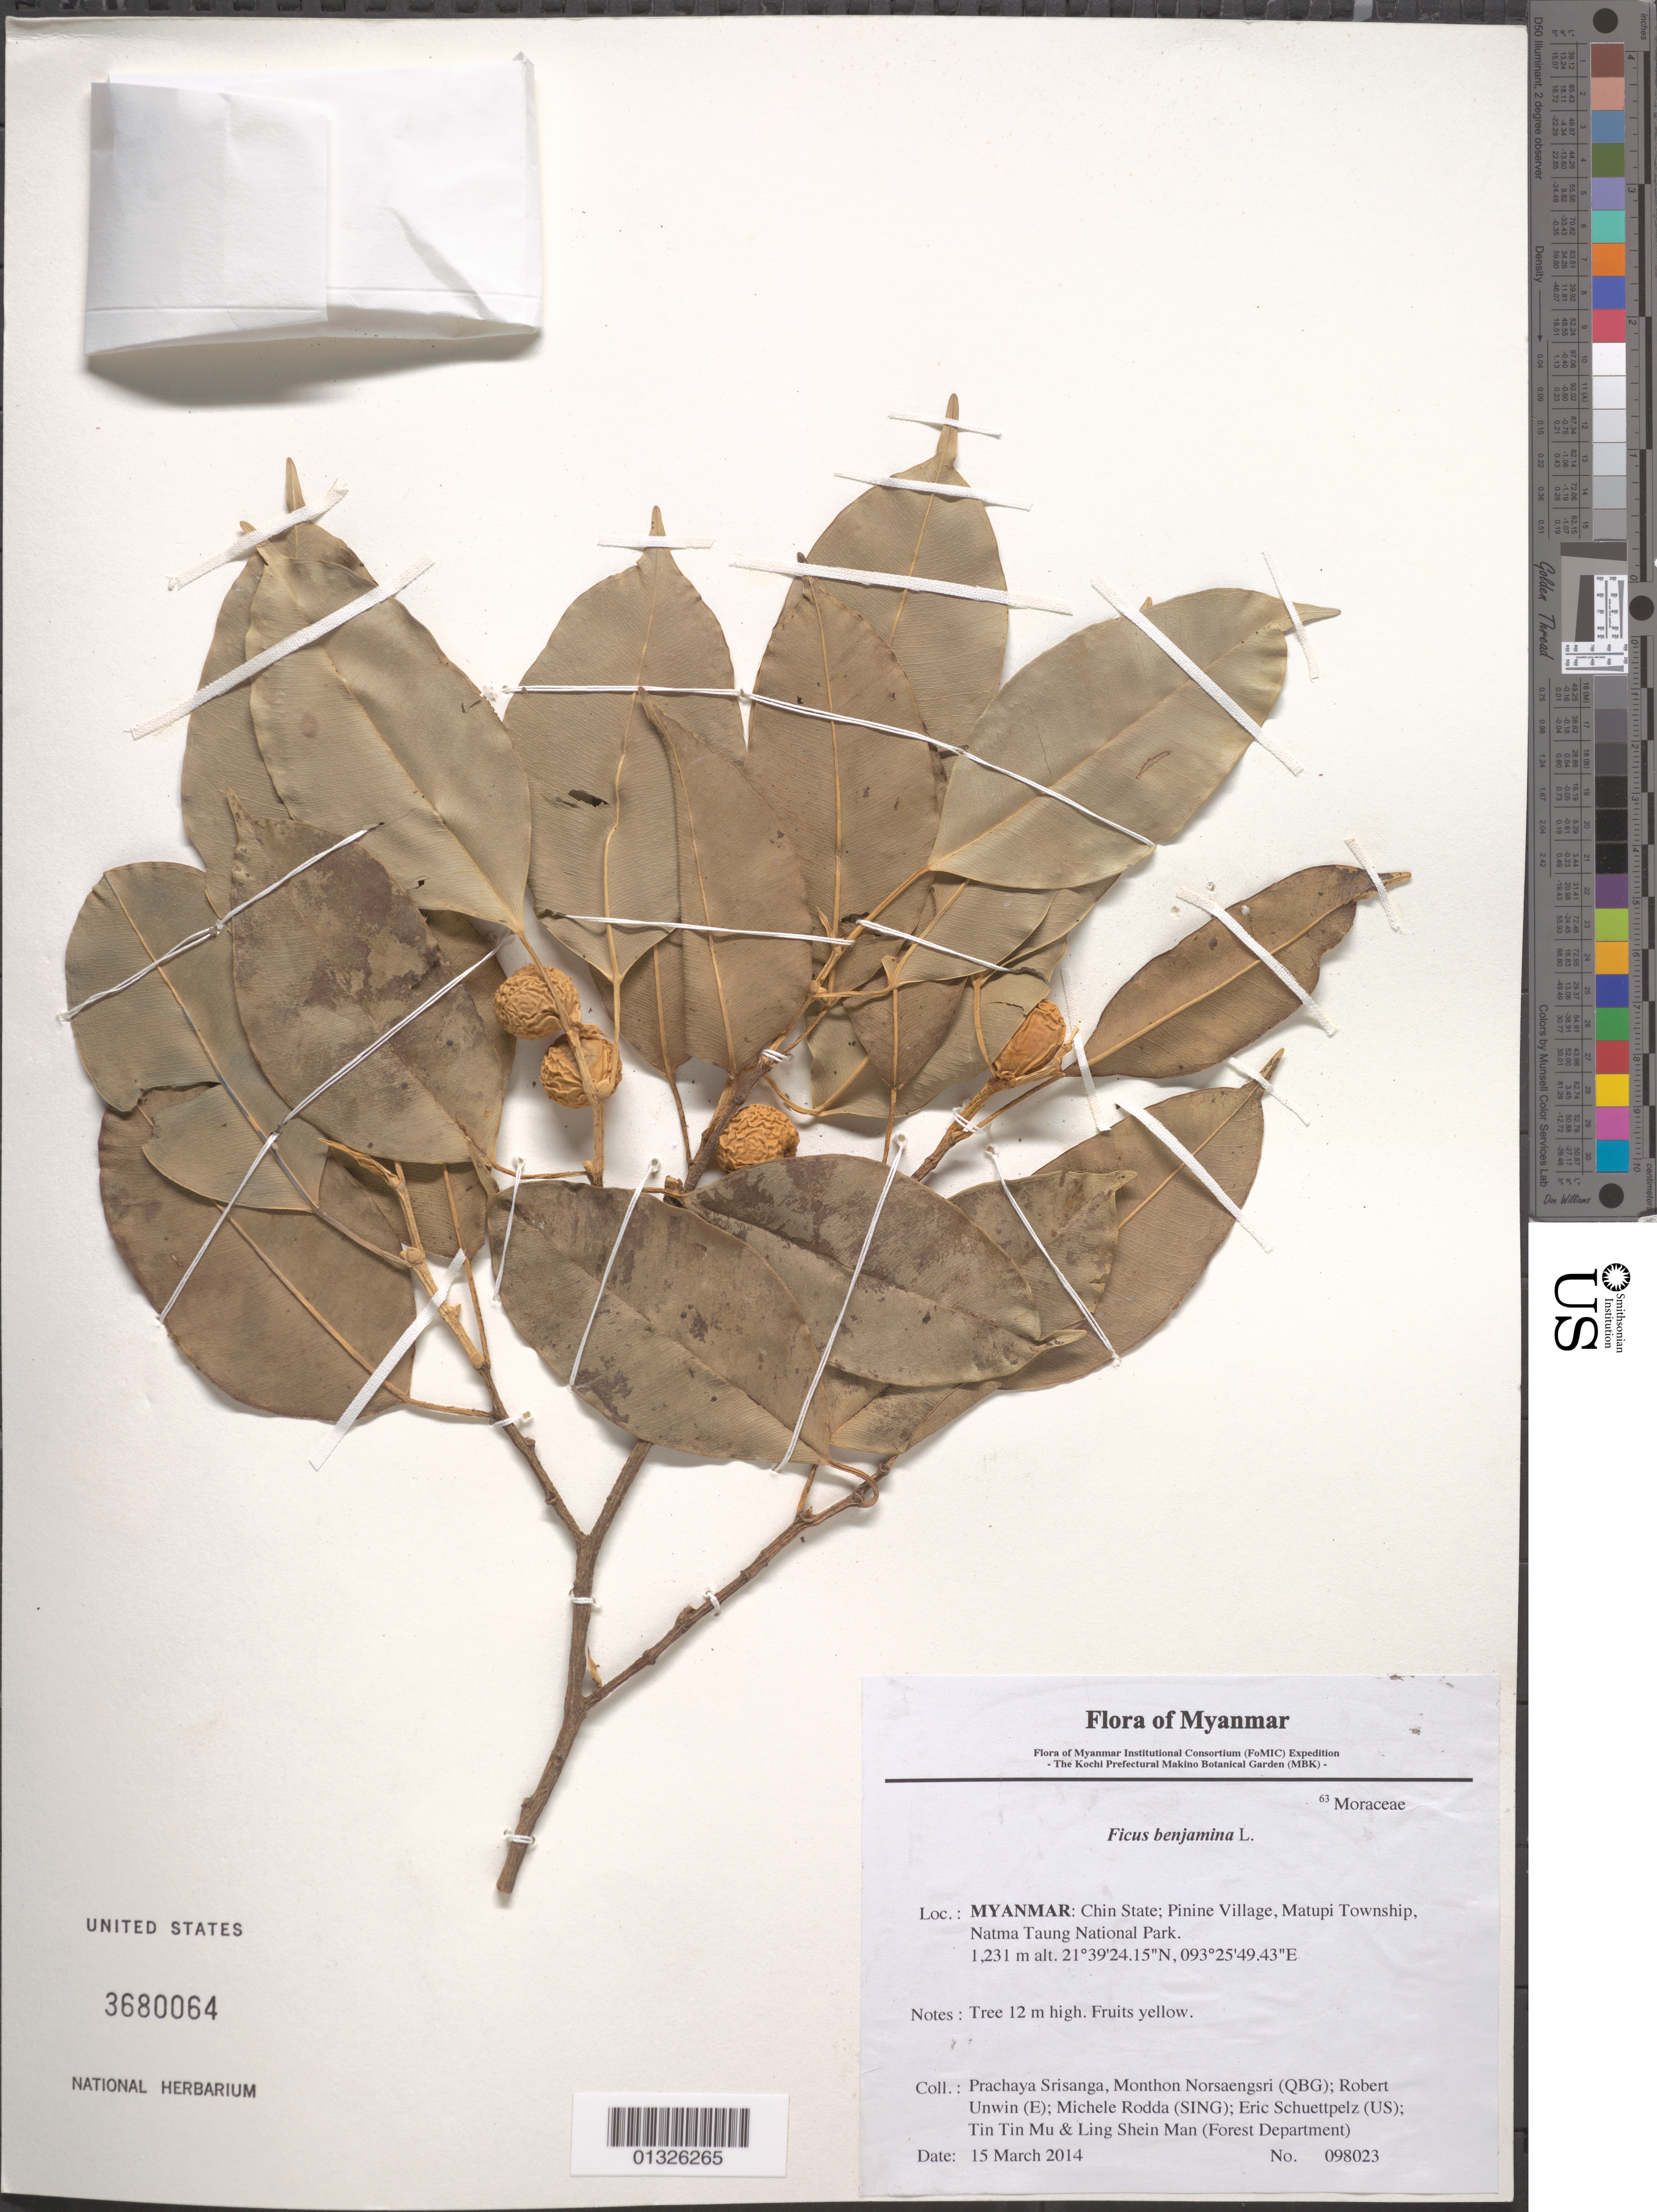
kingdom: Plantae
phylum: Tracheophyta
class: Magnoliopsida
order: Rosales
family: Moraceae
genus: Ficus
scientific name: Ficus benjamina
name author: L.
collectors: P. Srisanga, M. Norsaengsri, R. Unwin, M. Rodda, E. Schuettpelz, Tin Tin Mu & Ling Shein Man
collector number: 98023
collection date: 2014-03-15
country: Myanmar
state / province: Chin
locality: Pinine Village, Matupi Township, Natma Taung National Park.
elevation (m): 1231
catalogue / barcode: US 3680064